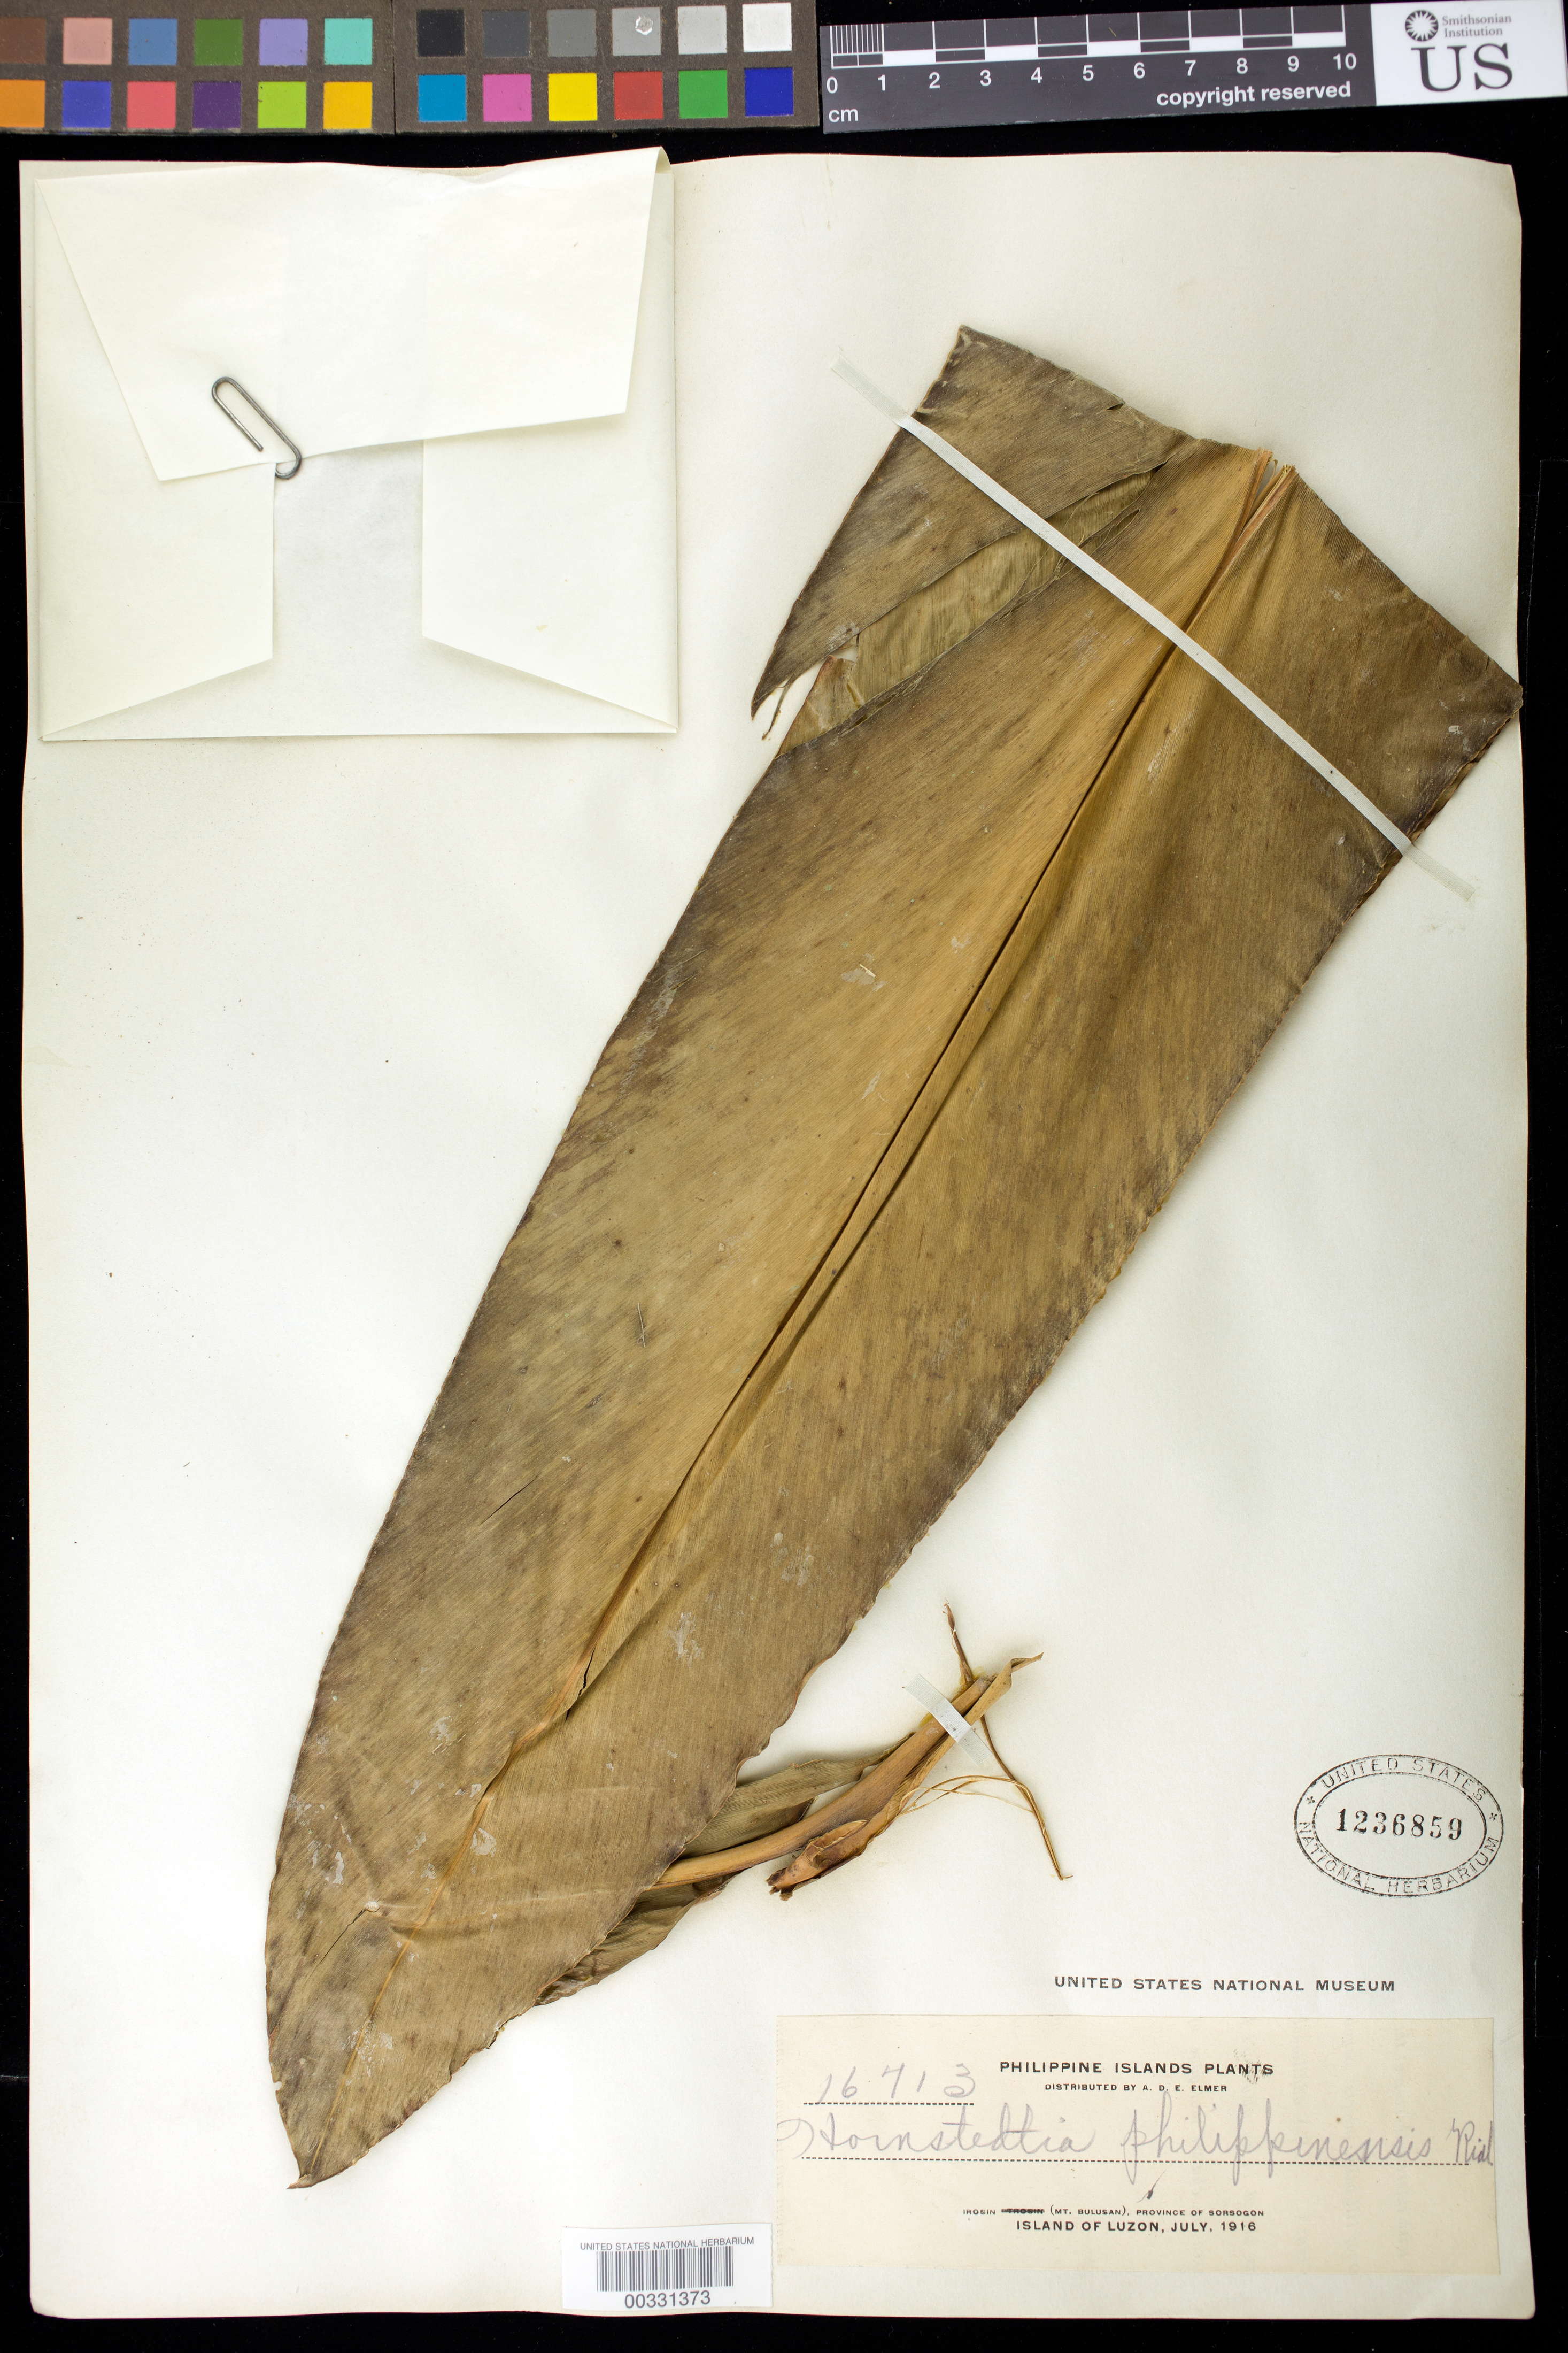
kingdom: Plantae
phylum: Tracheophyta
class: Liliopsida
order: Zingiberales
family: Zingiberaceae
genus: Etlingera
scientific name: Etlingera philippinensis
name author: (Ridl.) R.M. Sm.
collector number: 16713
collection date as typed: Jul 1916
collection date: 1916-07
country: Philippines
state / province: Bicol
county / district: Sorsogon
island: Luzon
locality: Irosin (Mt. Bulusan)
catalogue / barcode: US 1236859